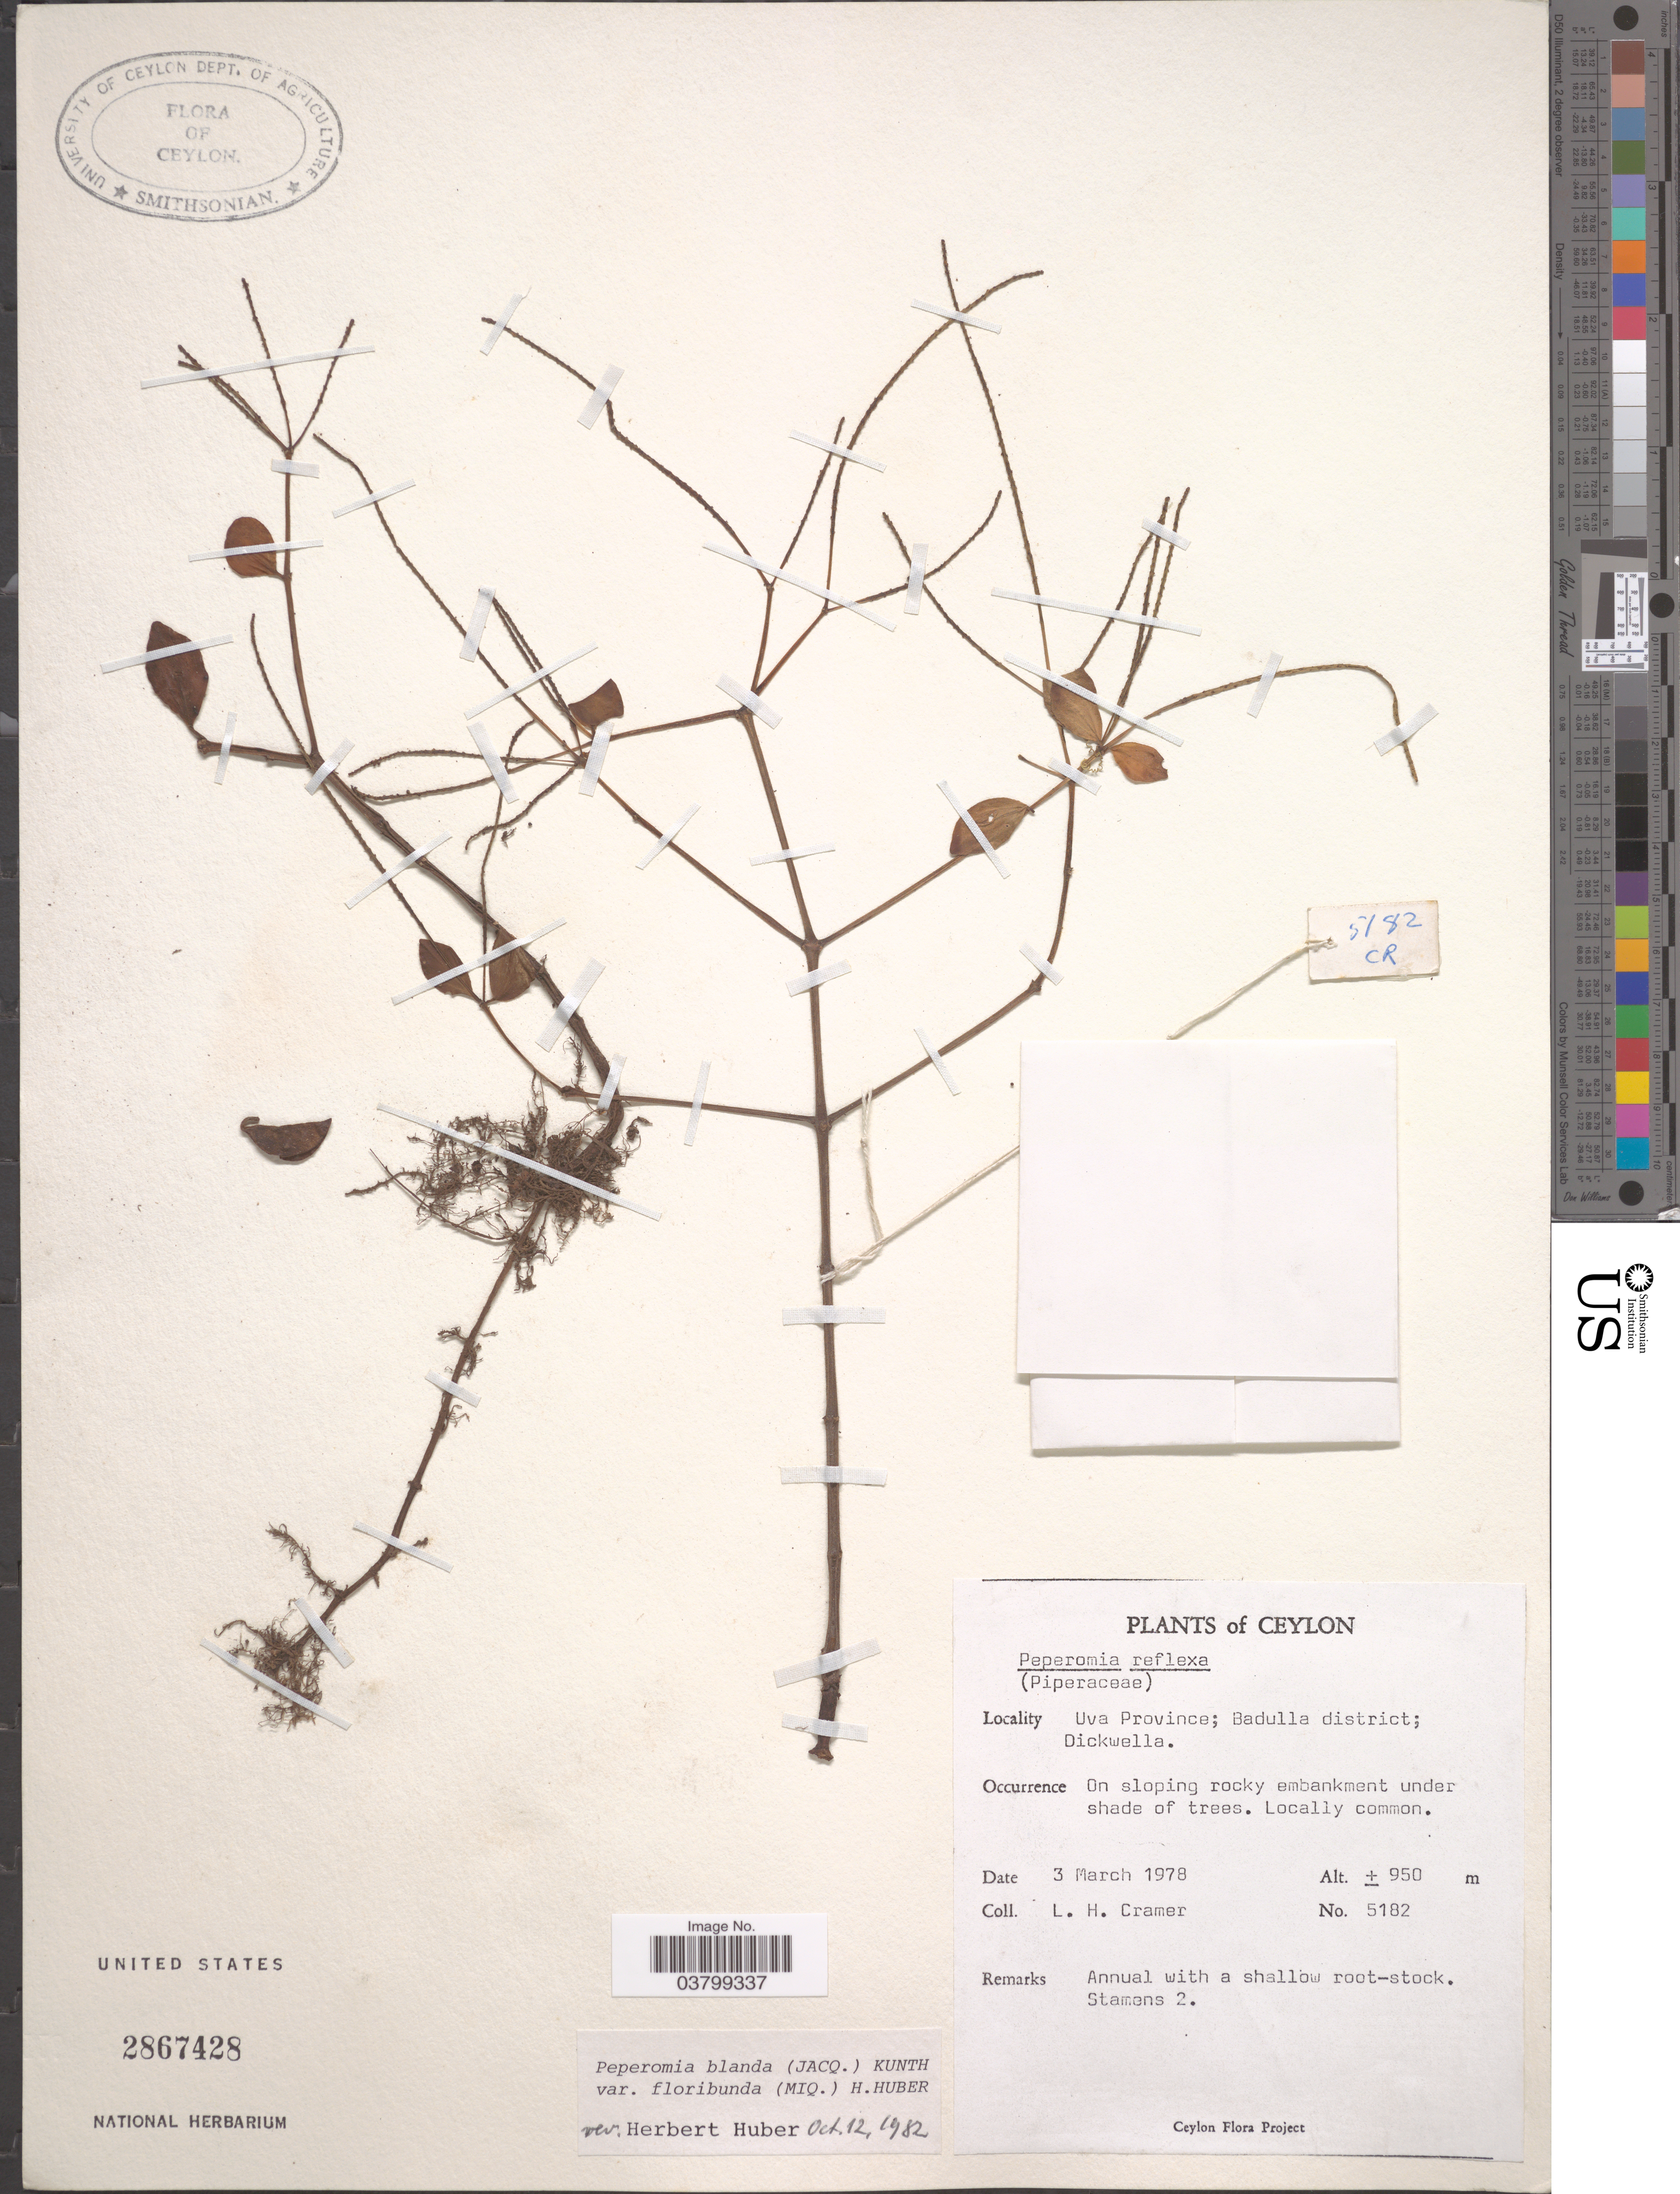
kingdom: Plantae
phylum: Tracheophyta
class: Magnoliopsida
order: Piperales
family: Piperaceae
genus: Peperomia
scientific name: Peperomia blanda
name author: (Jacq.) Kunth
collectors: L. H. Cramer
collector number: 5182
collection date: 1978-03-03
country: Sri Lanka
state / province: Uva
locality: Ceylon. Badulla district; Dickwella.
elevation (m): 950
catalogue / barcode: US 2867428